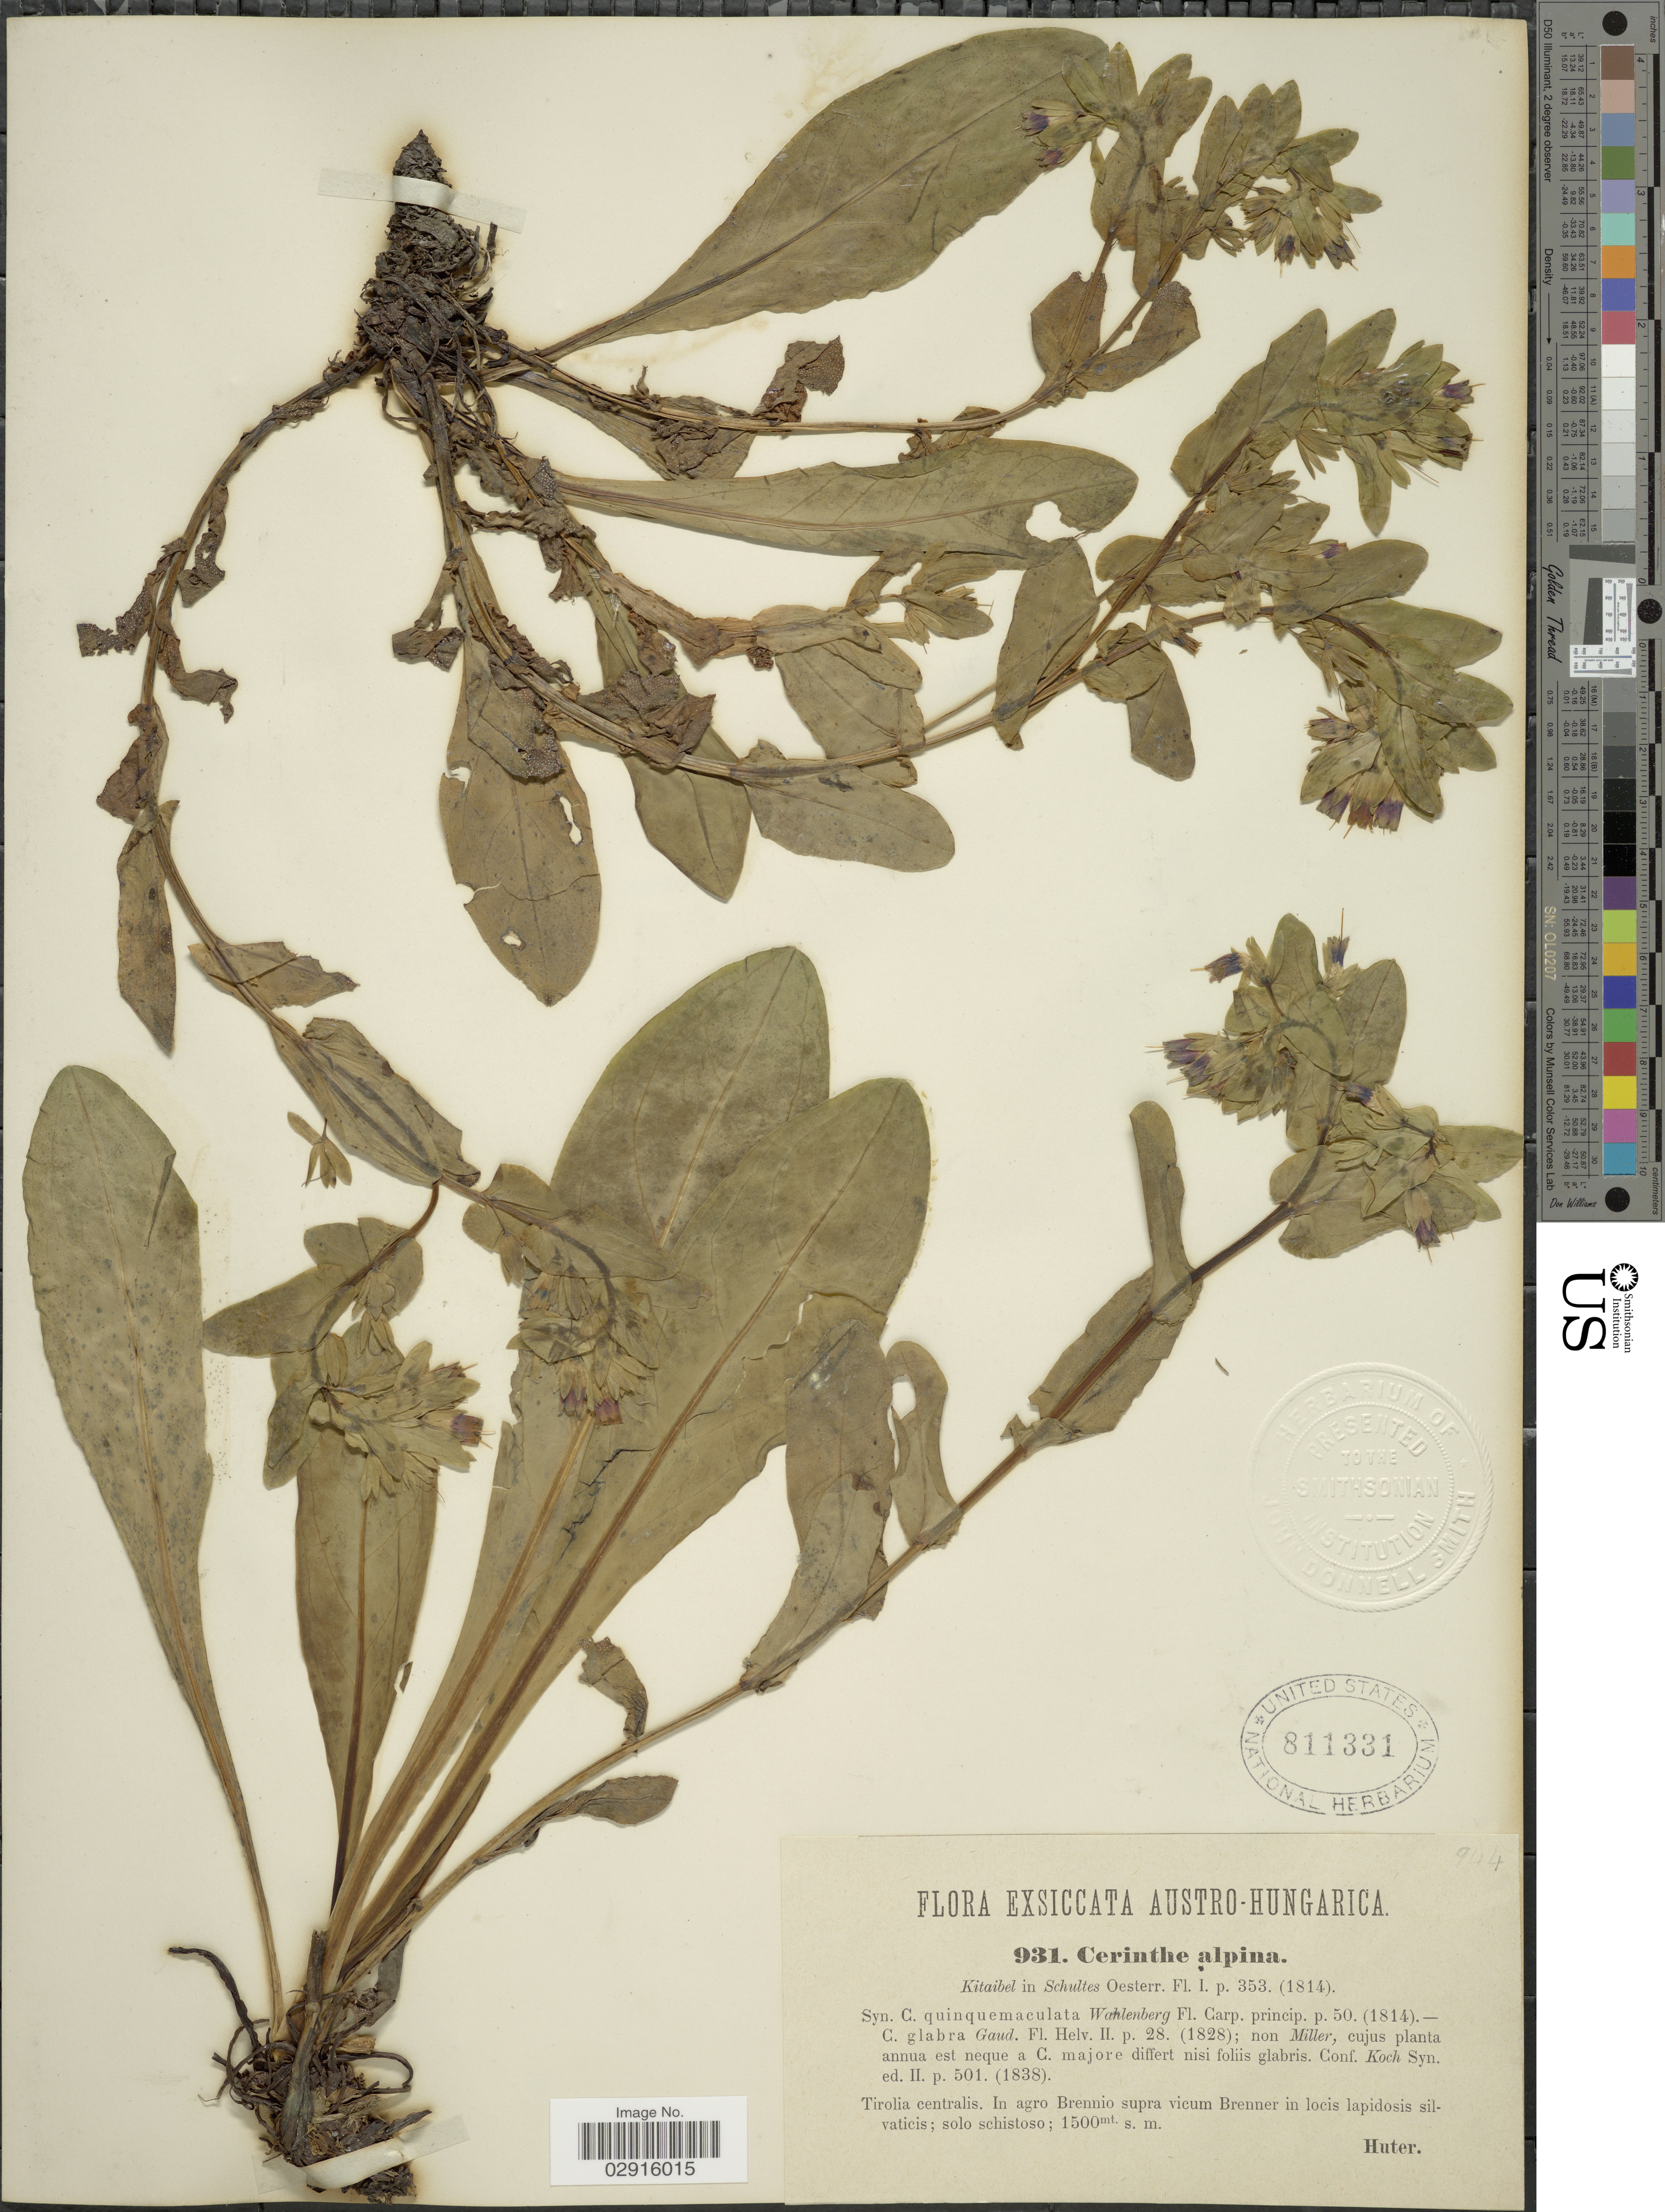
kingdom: Plantae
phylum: Tracheophyta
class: Magnoliopsida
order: Boraginales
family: Boraginaceae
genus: Cerinthe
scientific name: Cerinthe alpina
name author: Kit.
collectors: -. Huter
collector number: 931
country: Austria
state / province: Tirol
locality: Tirolia centralis, In agro Brennio supra vicum Brenner in locis lapidosis silvaticis.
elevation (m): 1500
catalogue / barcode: US 811331